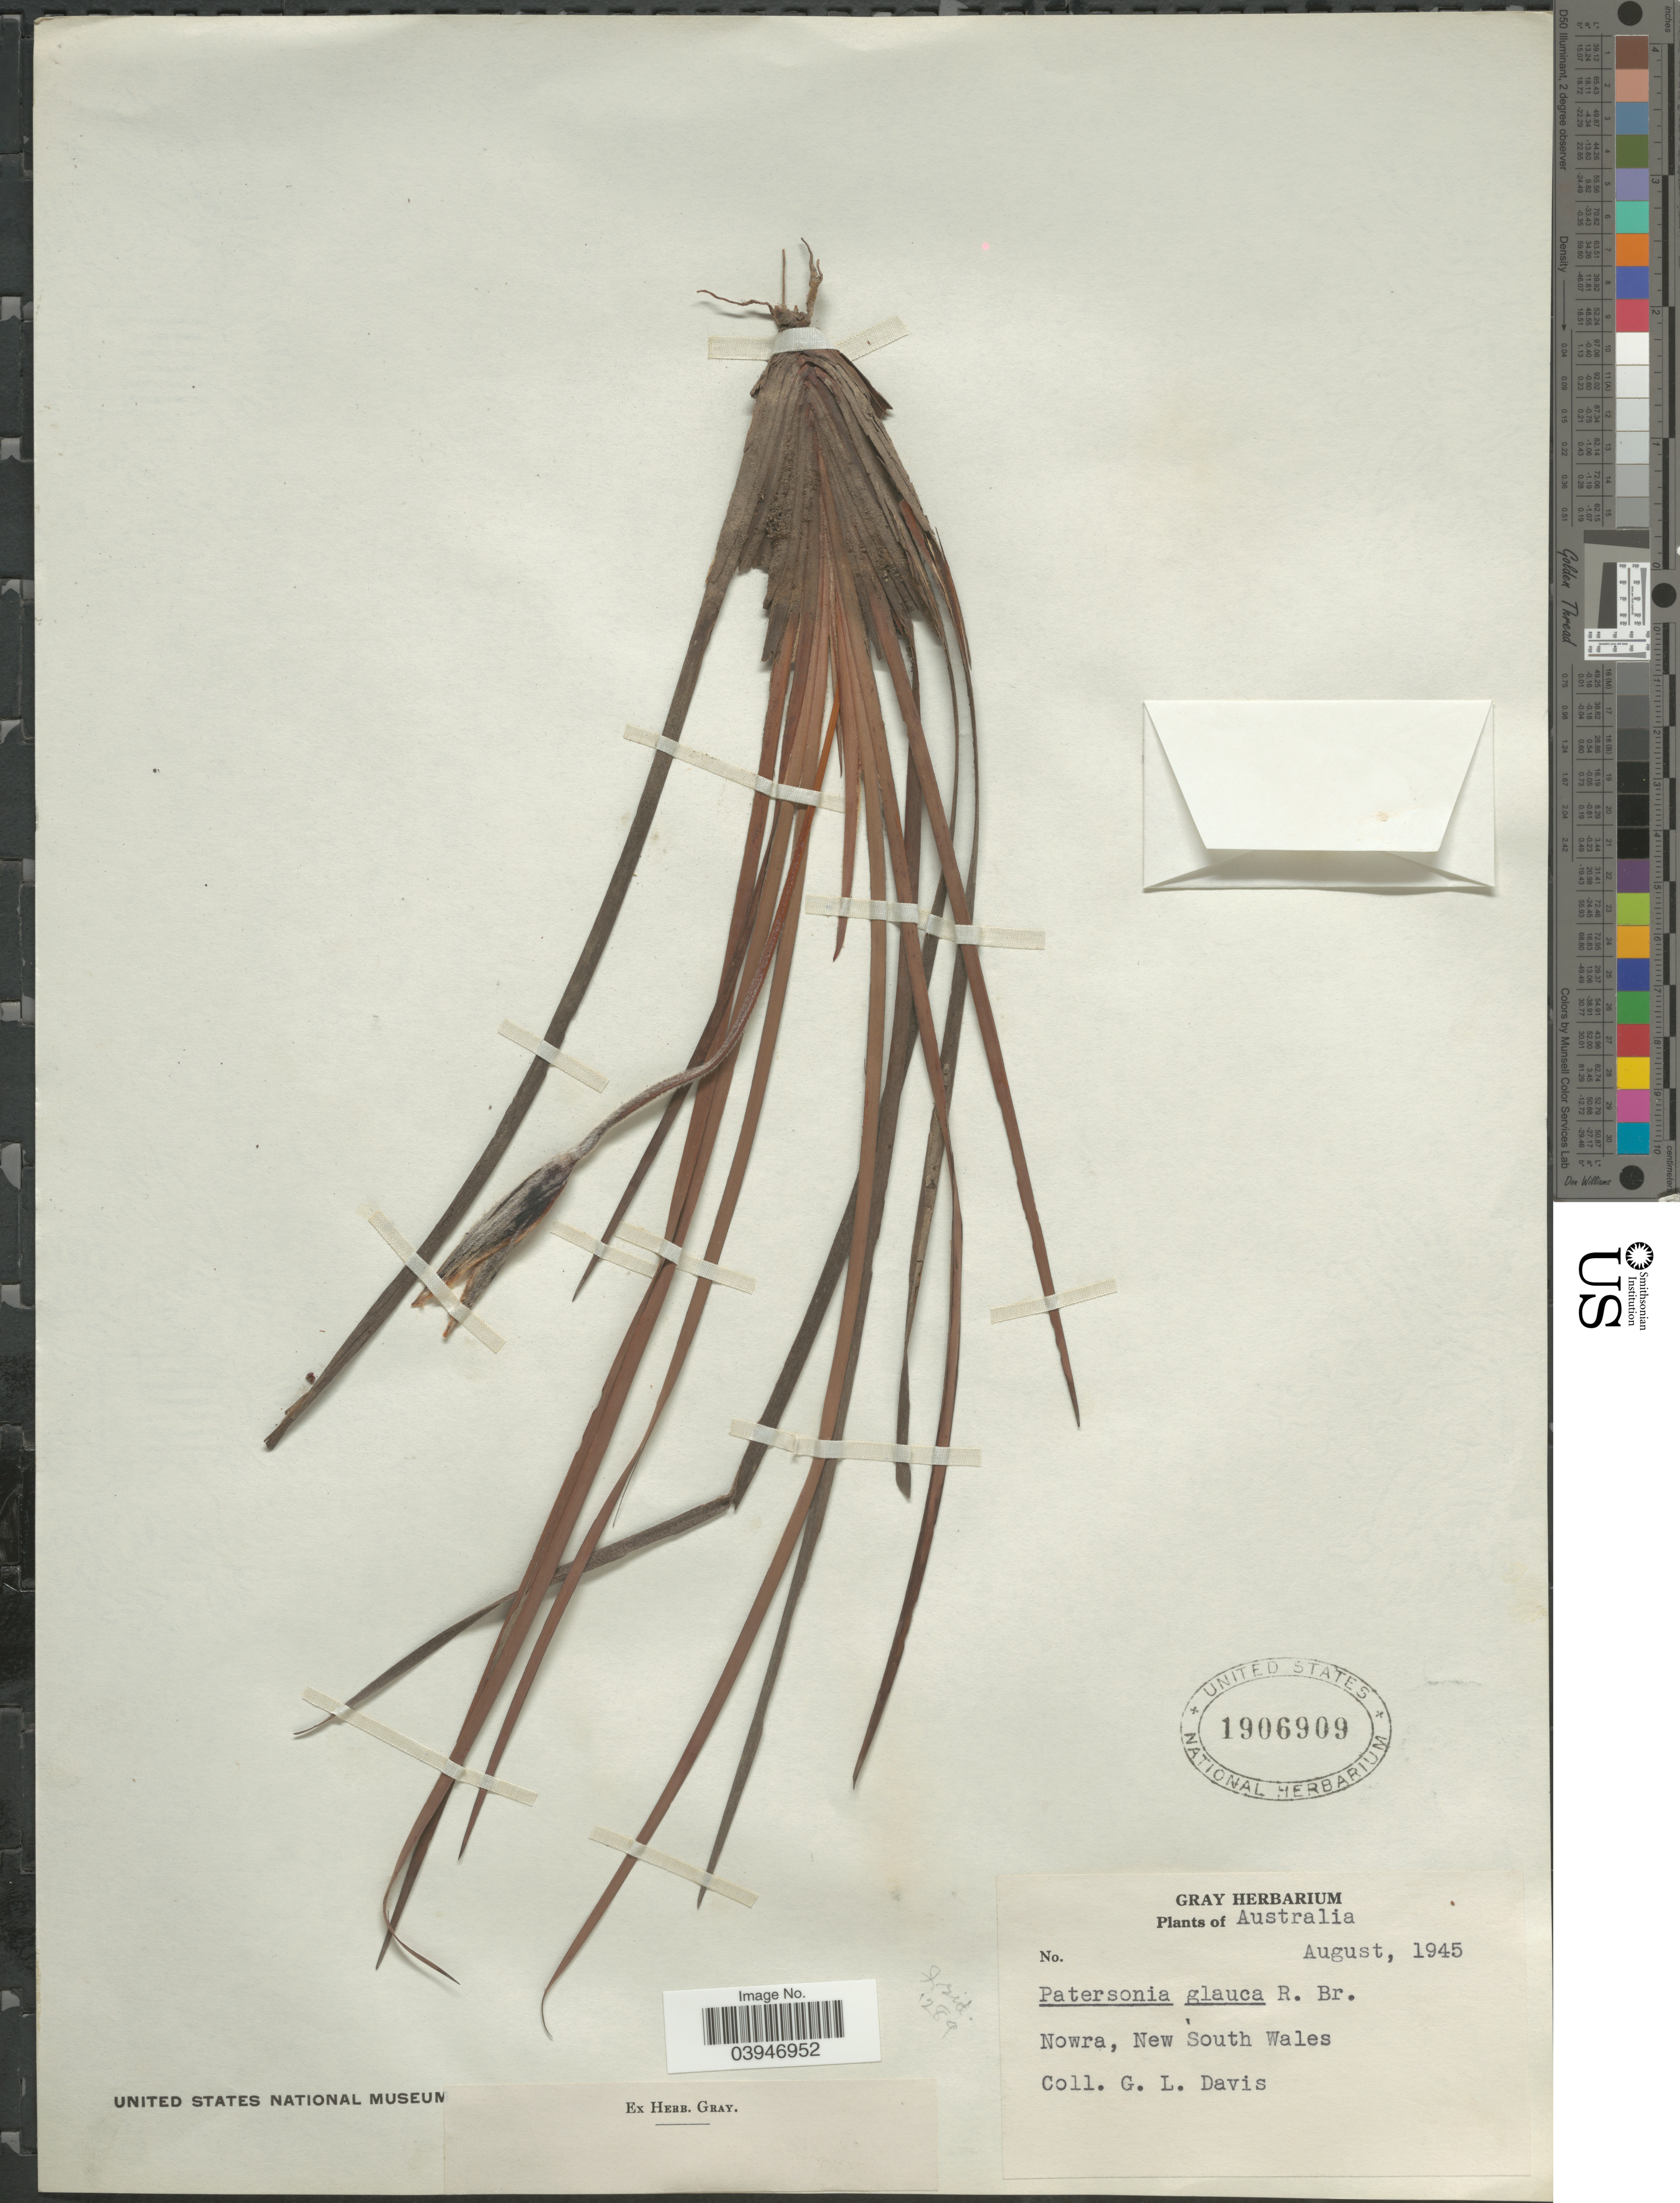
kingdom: Plantae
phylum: Tracheophyta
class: Liliopsida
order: Asparagales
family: Iridaceae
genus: Patersonia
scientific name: Patersonia glauca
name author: R. Br.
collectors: G. L. Davis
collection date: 1945-08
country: Australia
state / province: New South Wales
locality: Nowra.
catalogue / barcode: US 1906909